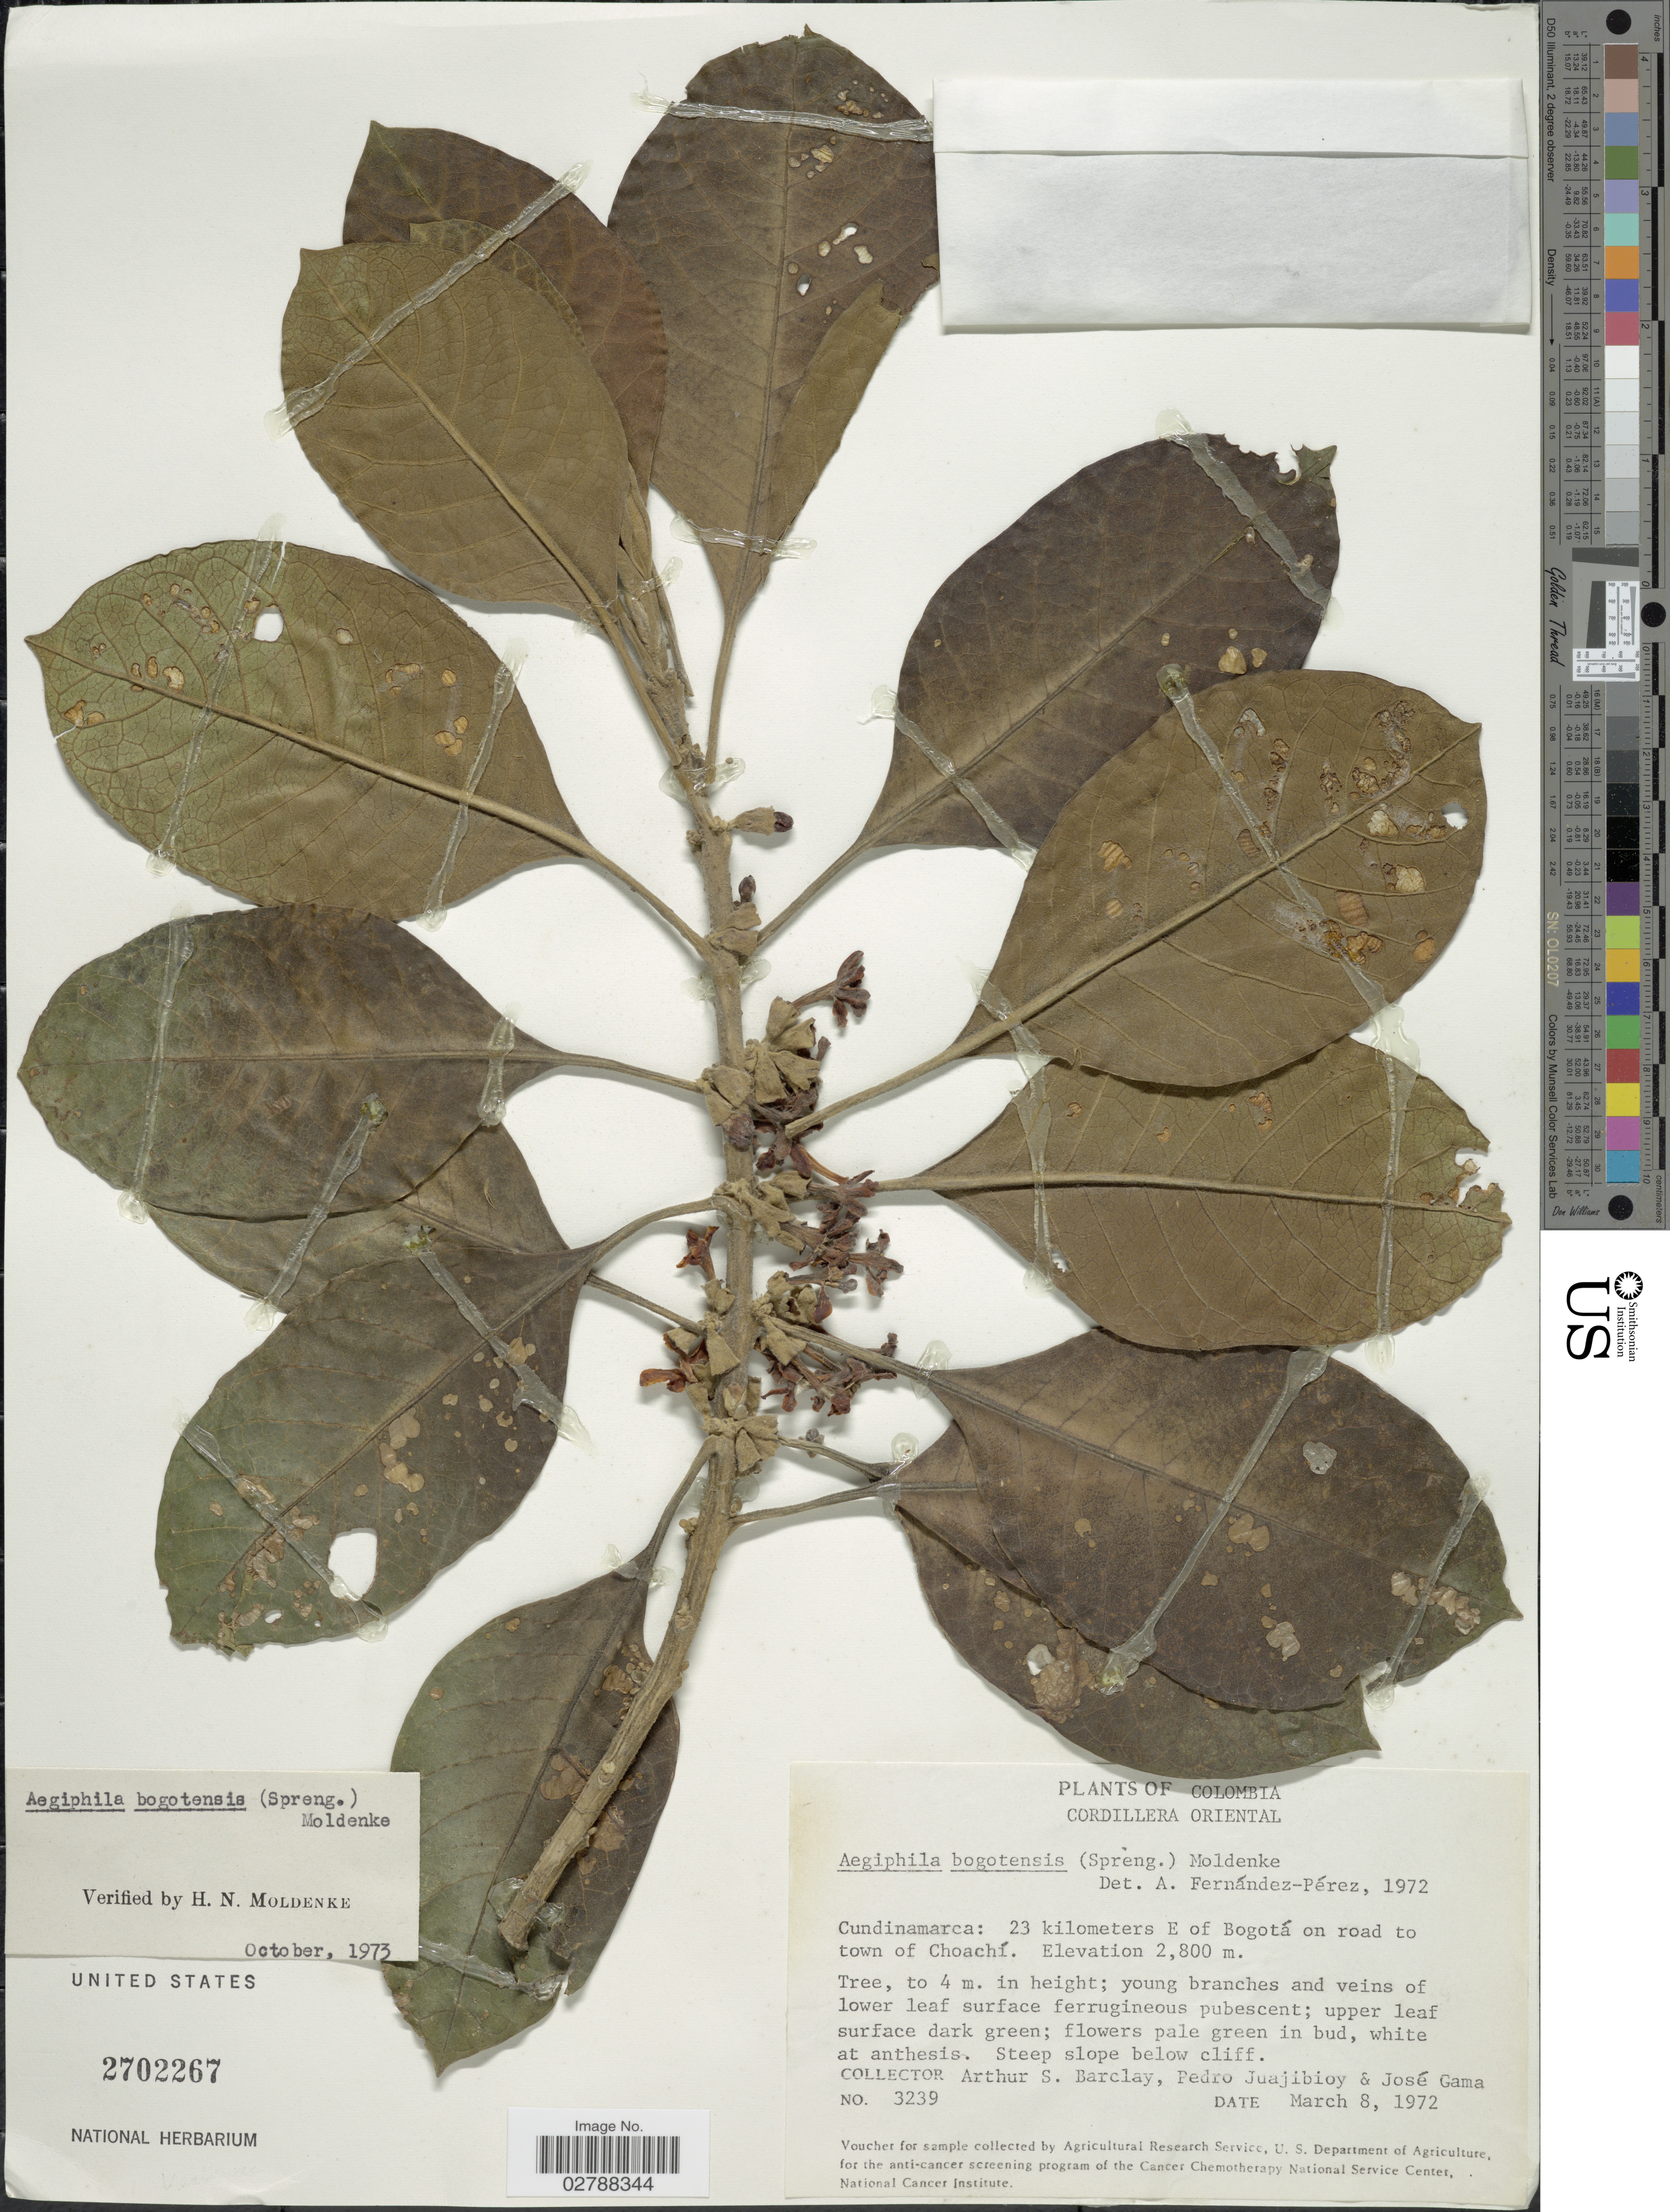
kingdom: Plantae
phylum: Tracheophyta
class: Magnoliopsida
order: Lamiales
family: Lamiaceae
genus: Aegiphila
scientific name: Aegiphila bogotensis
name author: (Spreng.) Moldenke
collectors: A. S. Barclay, P. Juajibioy & J. Gama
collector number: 3239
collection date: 1972-08-08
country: Colombia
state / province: Cundinamarca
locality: Cordillera Oriental, 23 kilometers E of Bogotá on road to town of Choachí.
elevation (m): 2800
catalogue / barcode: US 2702267